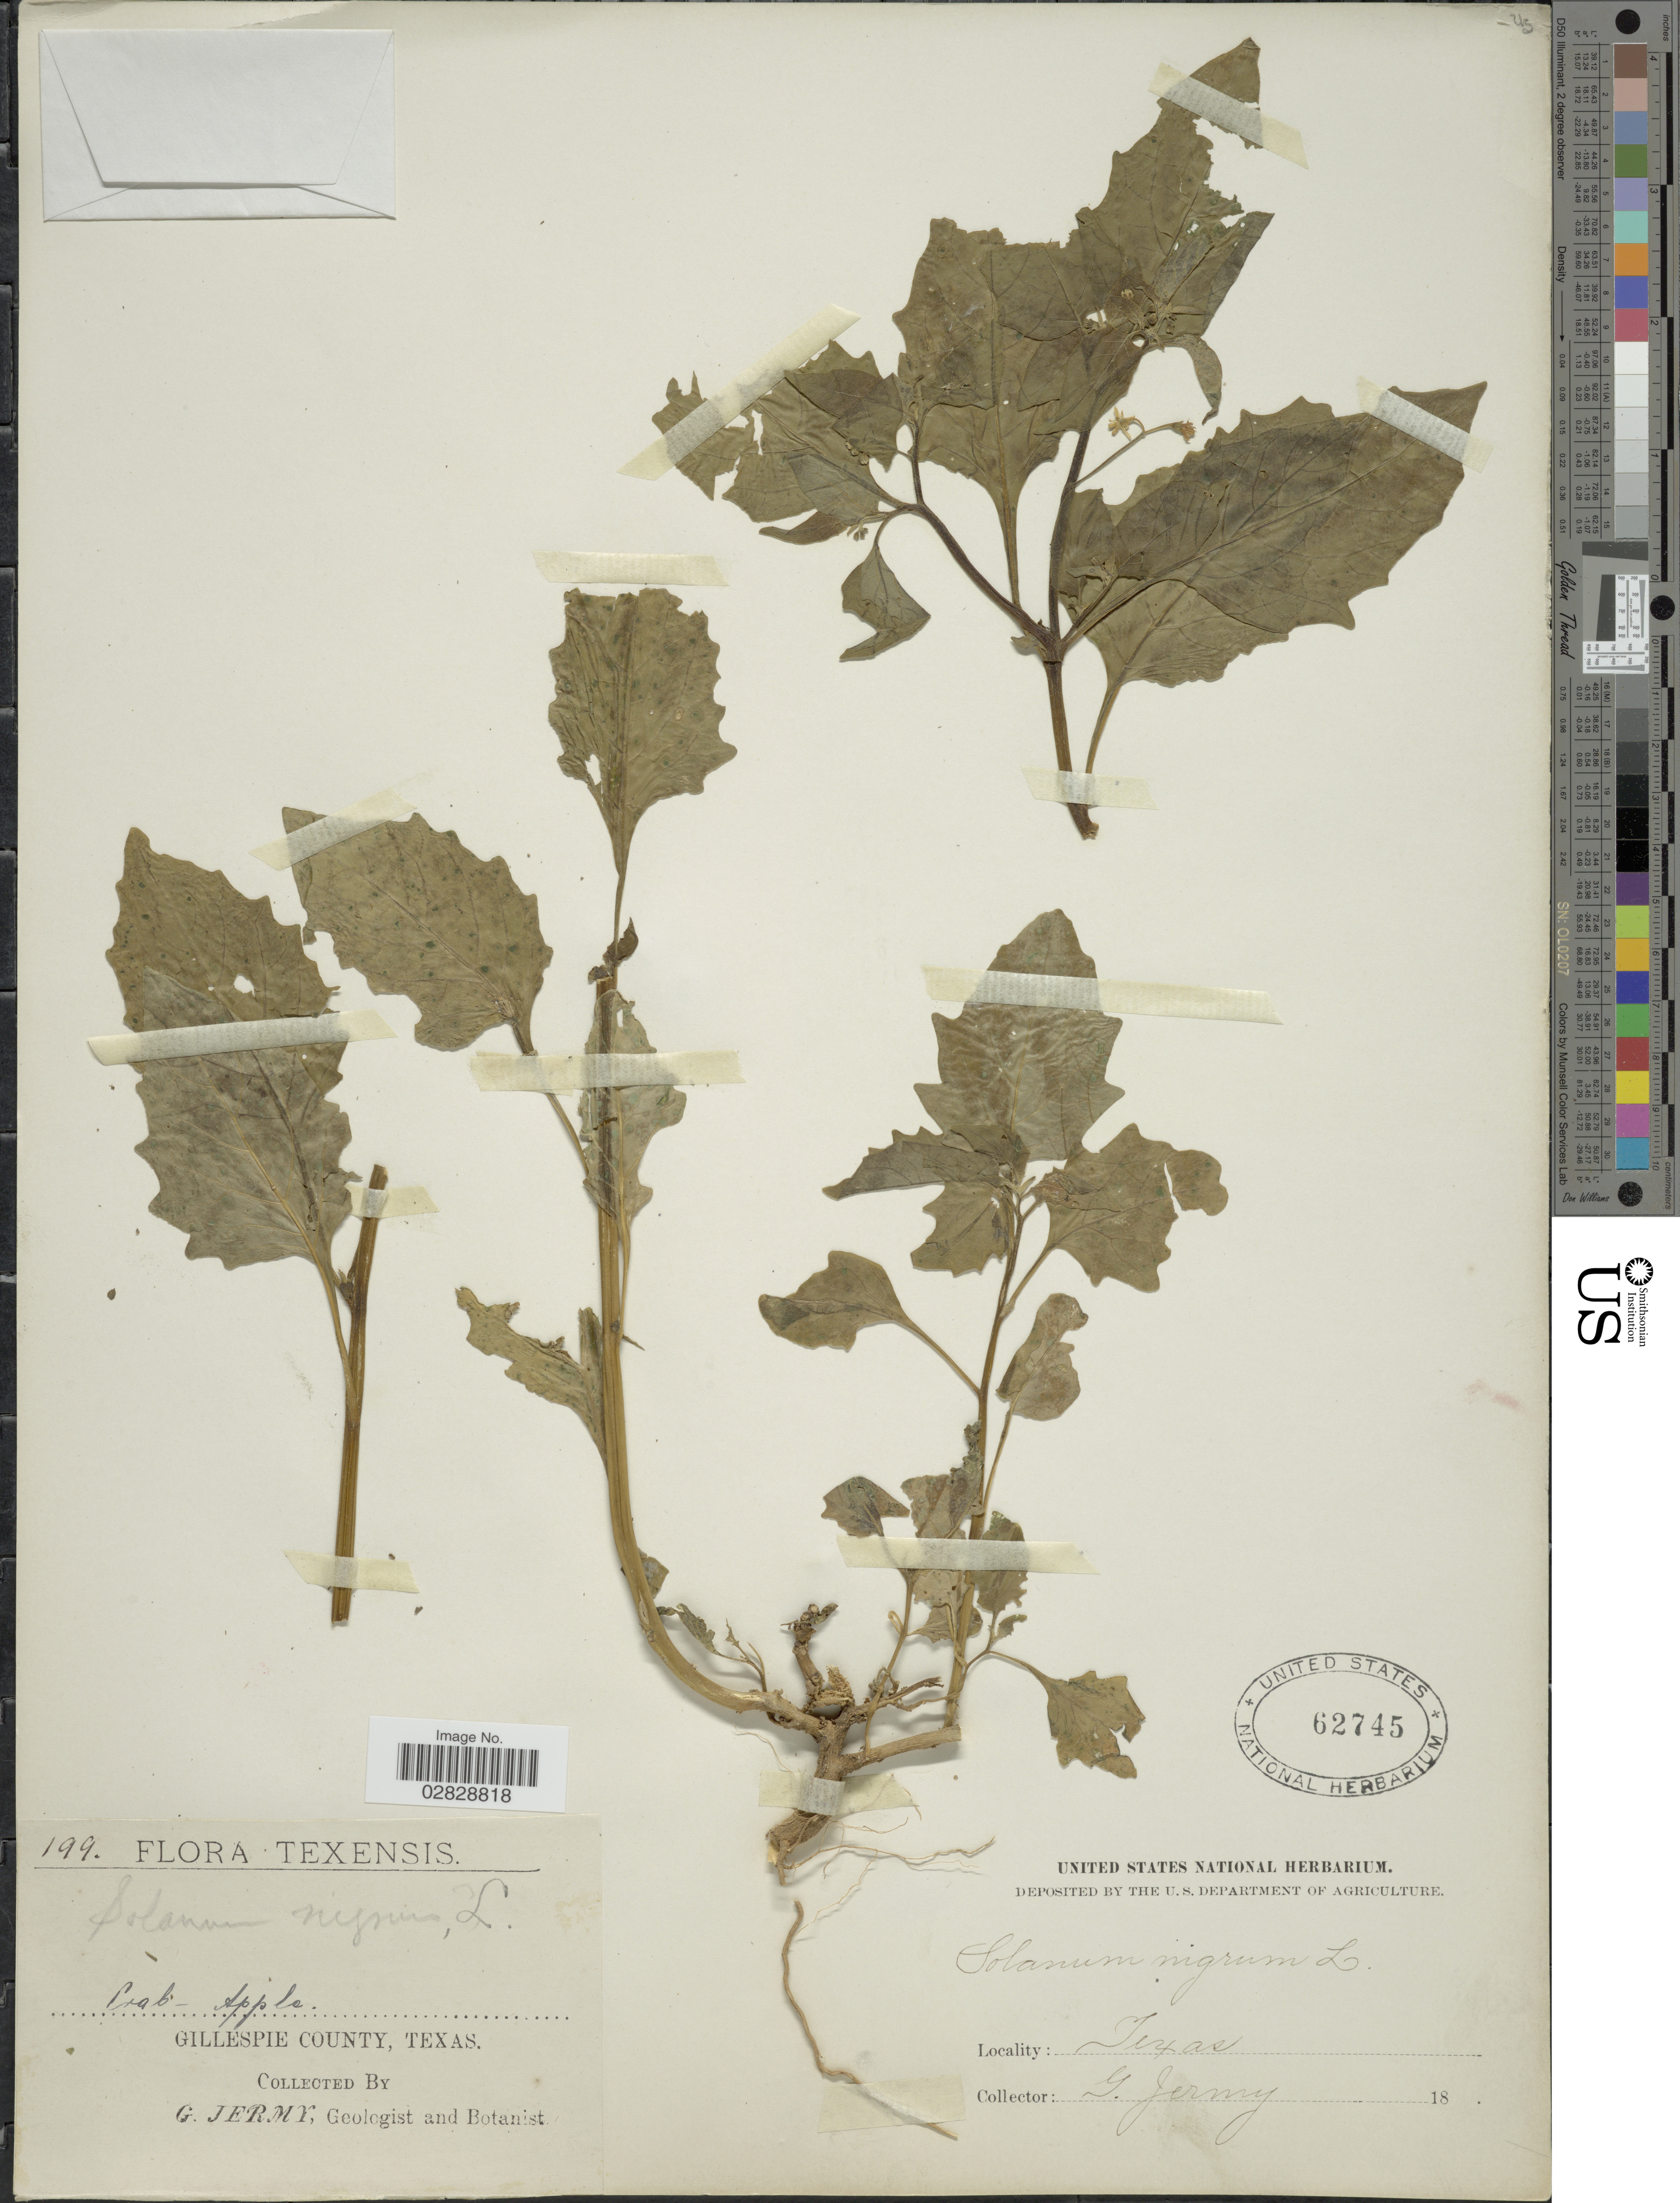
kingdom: Plantae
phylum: Tracheophyta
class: Magnoliopsida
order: Solanales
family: Solanaceae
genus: Solanum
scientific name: Solanum emulans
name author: Raf.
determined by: Knapp, S. D.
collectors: G. Jermy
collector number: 199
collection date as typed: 18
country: United States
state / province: Texas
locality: Crab-Apple. Gillespie County.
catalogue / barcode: US 62745